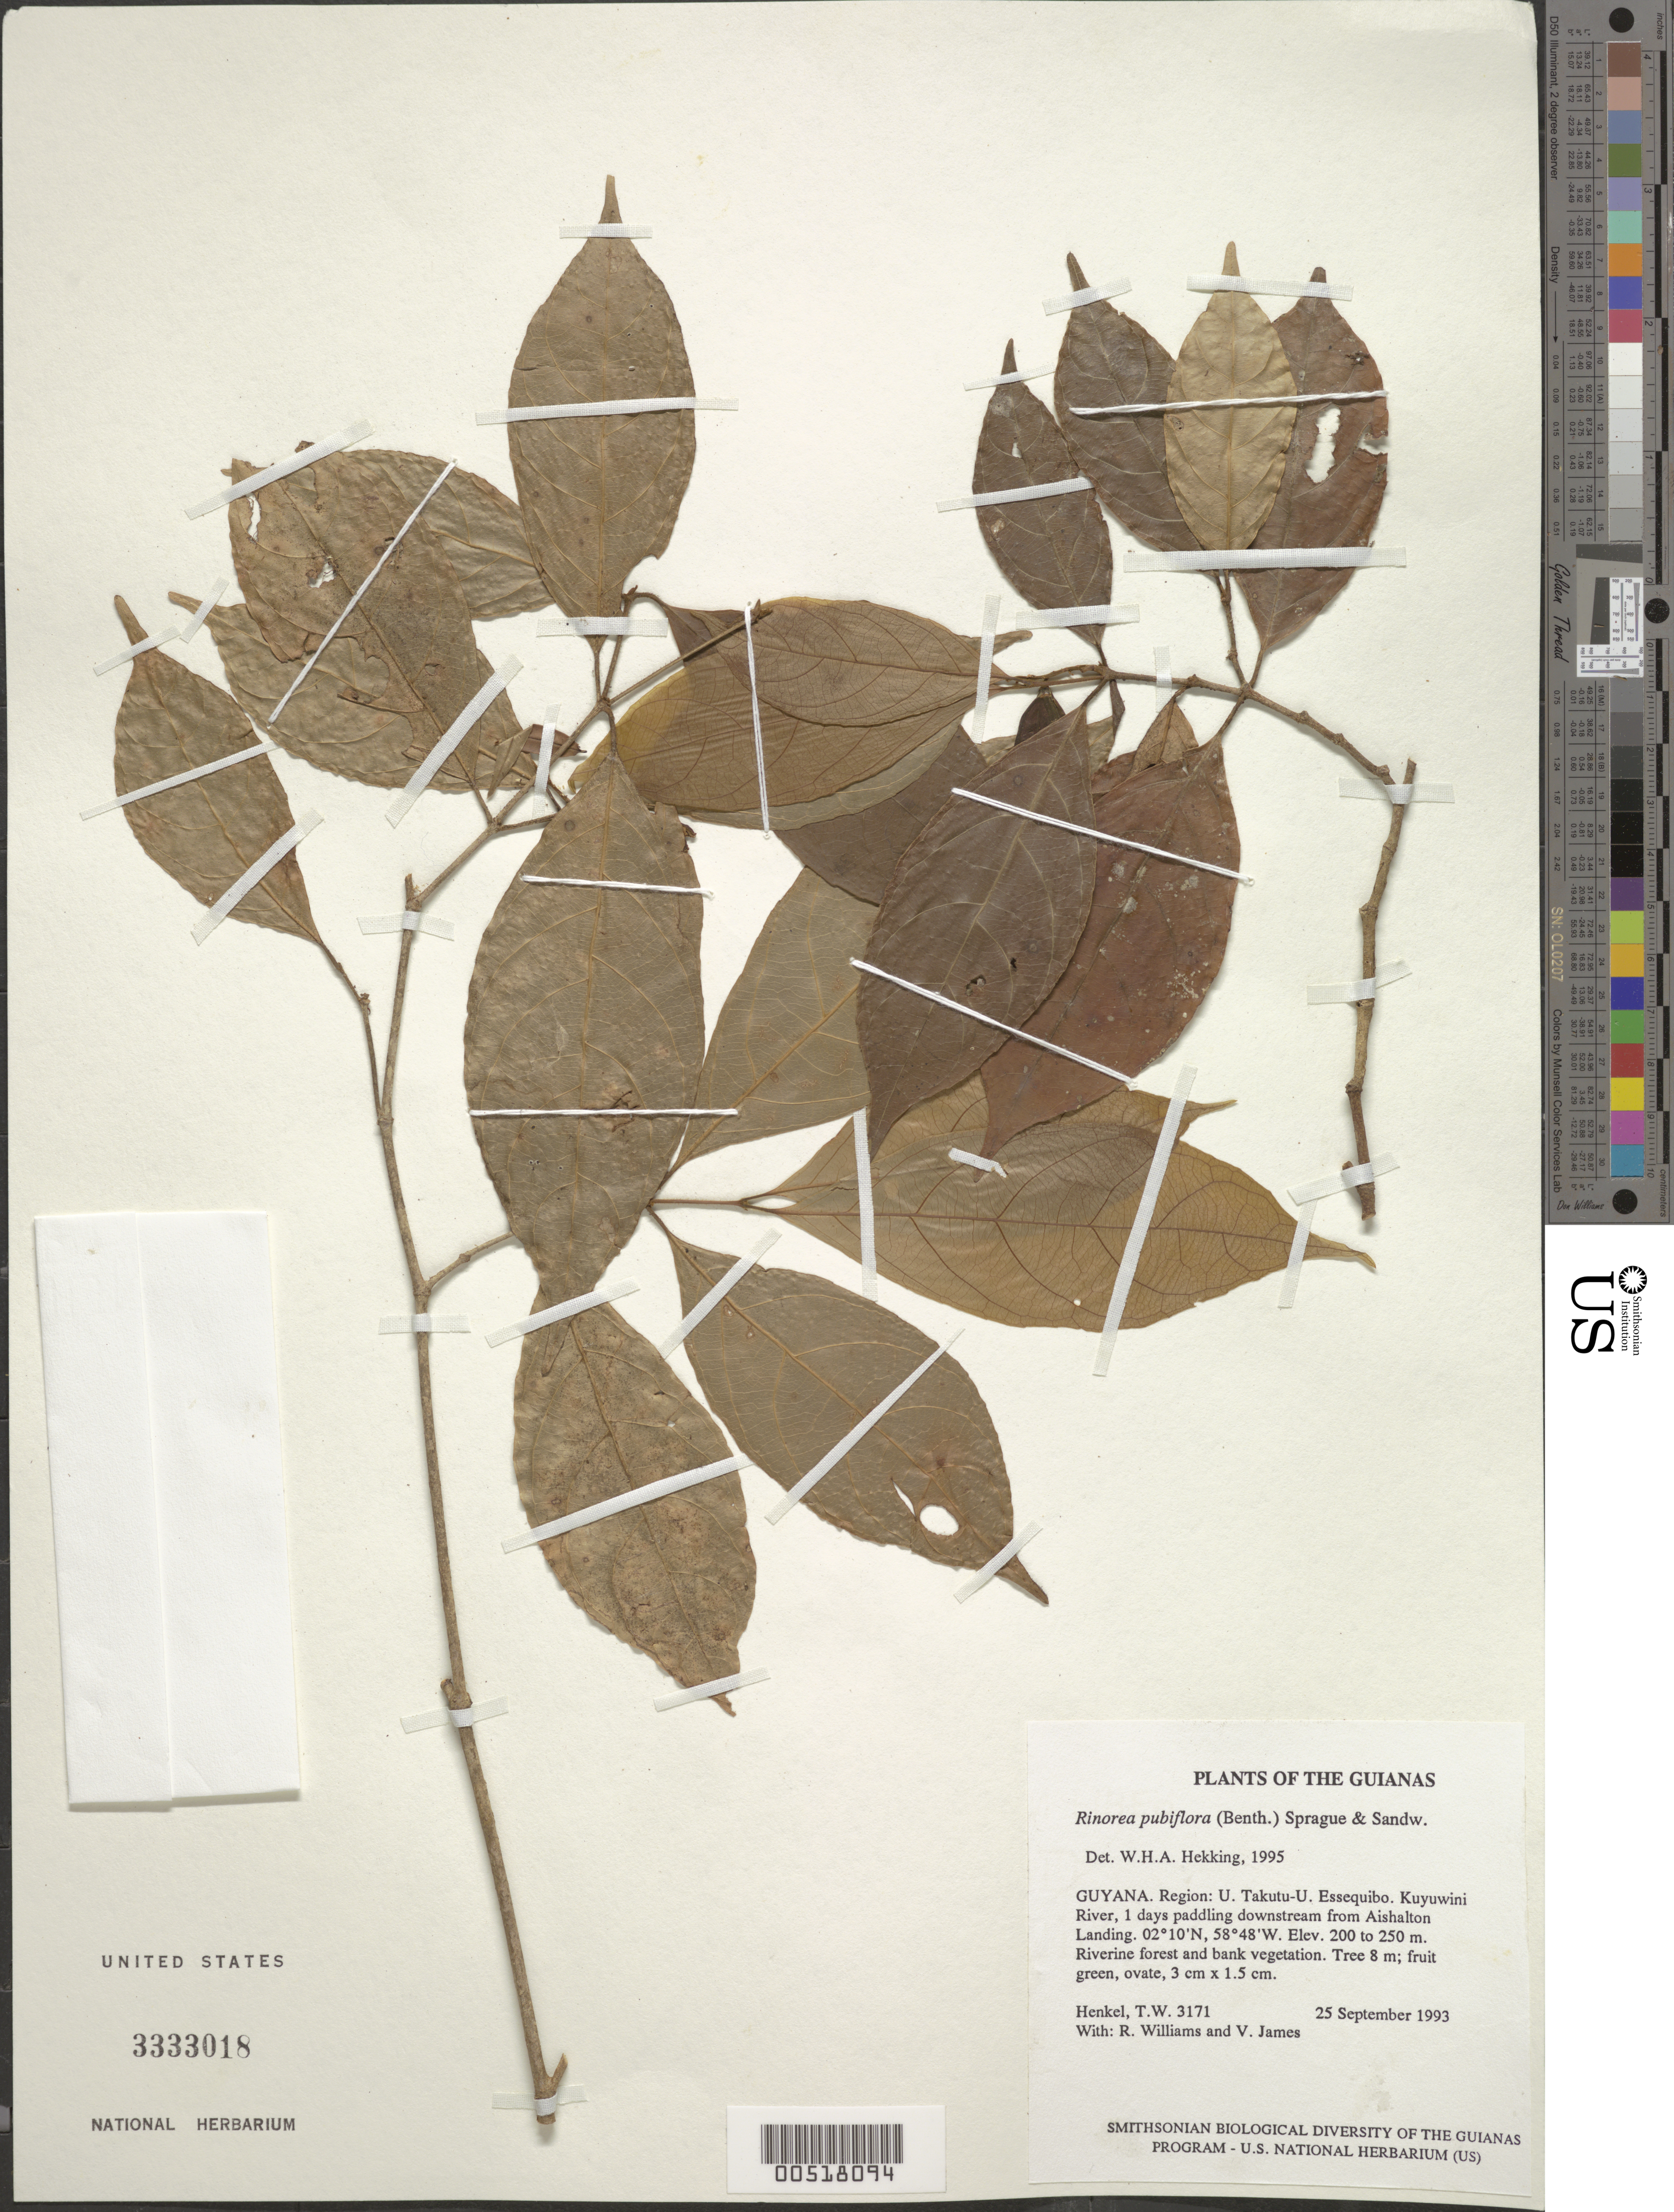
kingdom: Plantae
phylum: Tracheophyta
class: Magnoliopsida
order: Malpighiales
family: Violaceae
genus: Rinorea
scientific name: Rinorea pubiflora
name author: (Benth.) Sprague & Sandwith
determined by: Hekking, W. H. A.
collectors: T. Henkel, R. Williams & V. James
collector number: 3171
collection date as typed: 25 September 1993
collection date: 1993-09-25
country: Guyana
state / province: U. Takutu-U. Essequibo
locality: Kuyuwini River, 1 days paddling downstream from Aishalton Landing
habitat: Riverine forest and bank vegetation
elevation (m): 200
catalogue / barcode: US 3333018